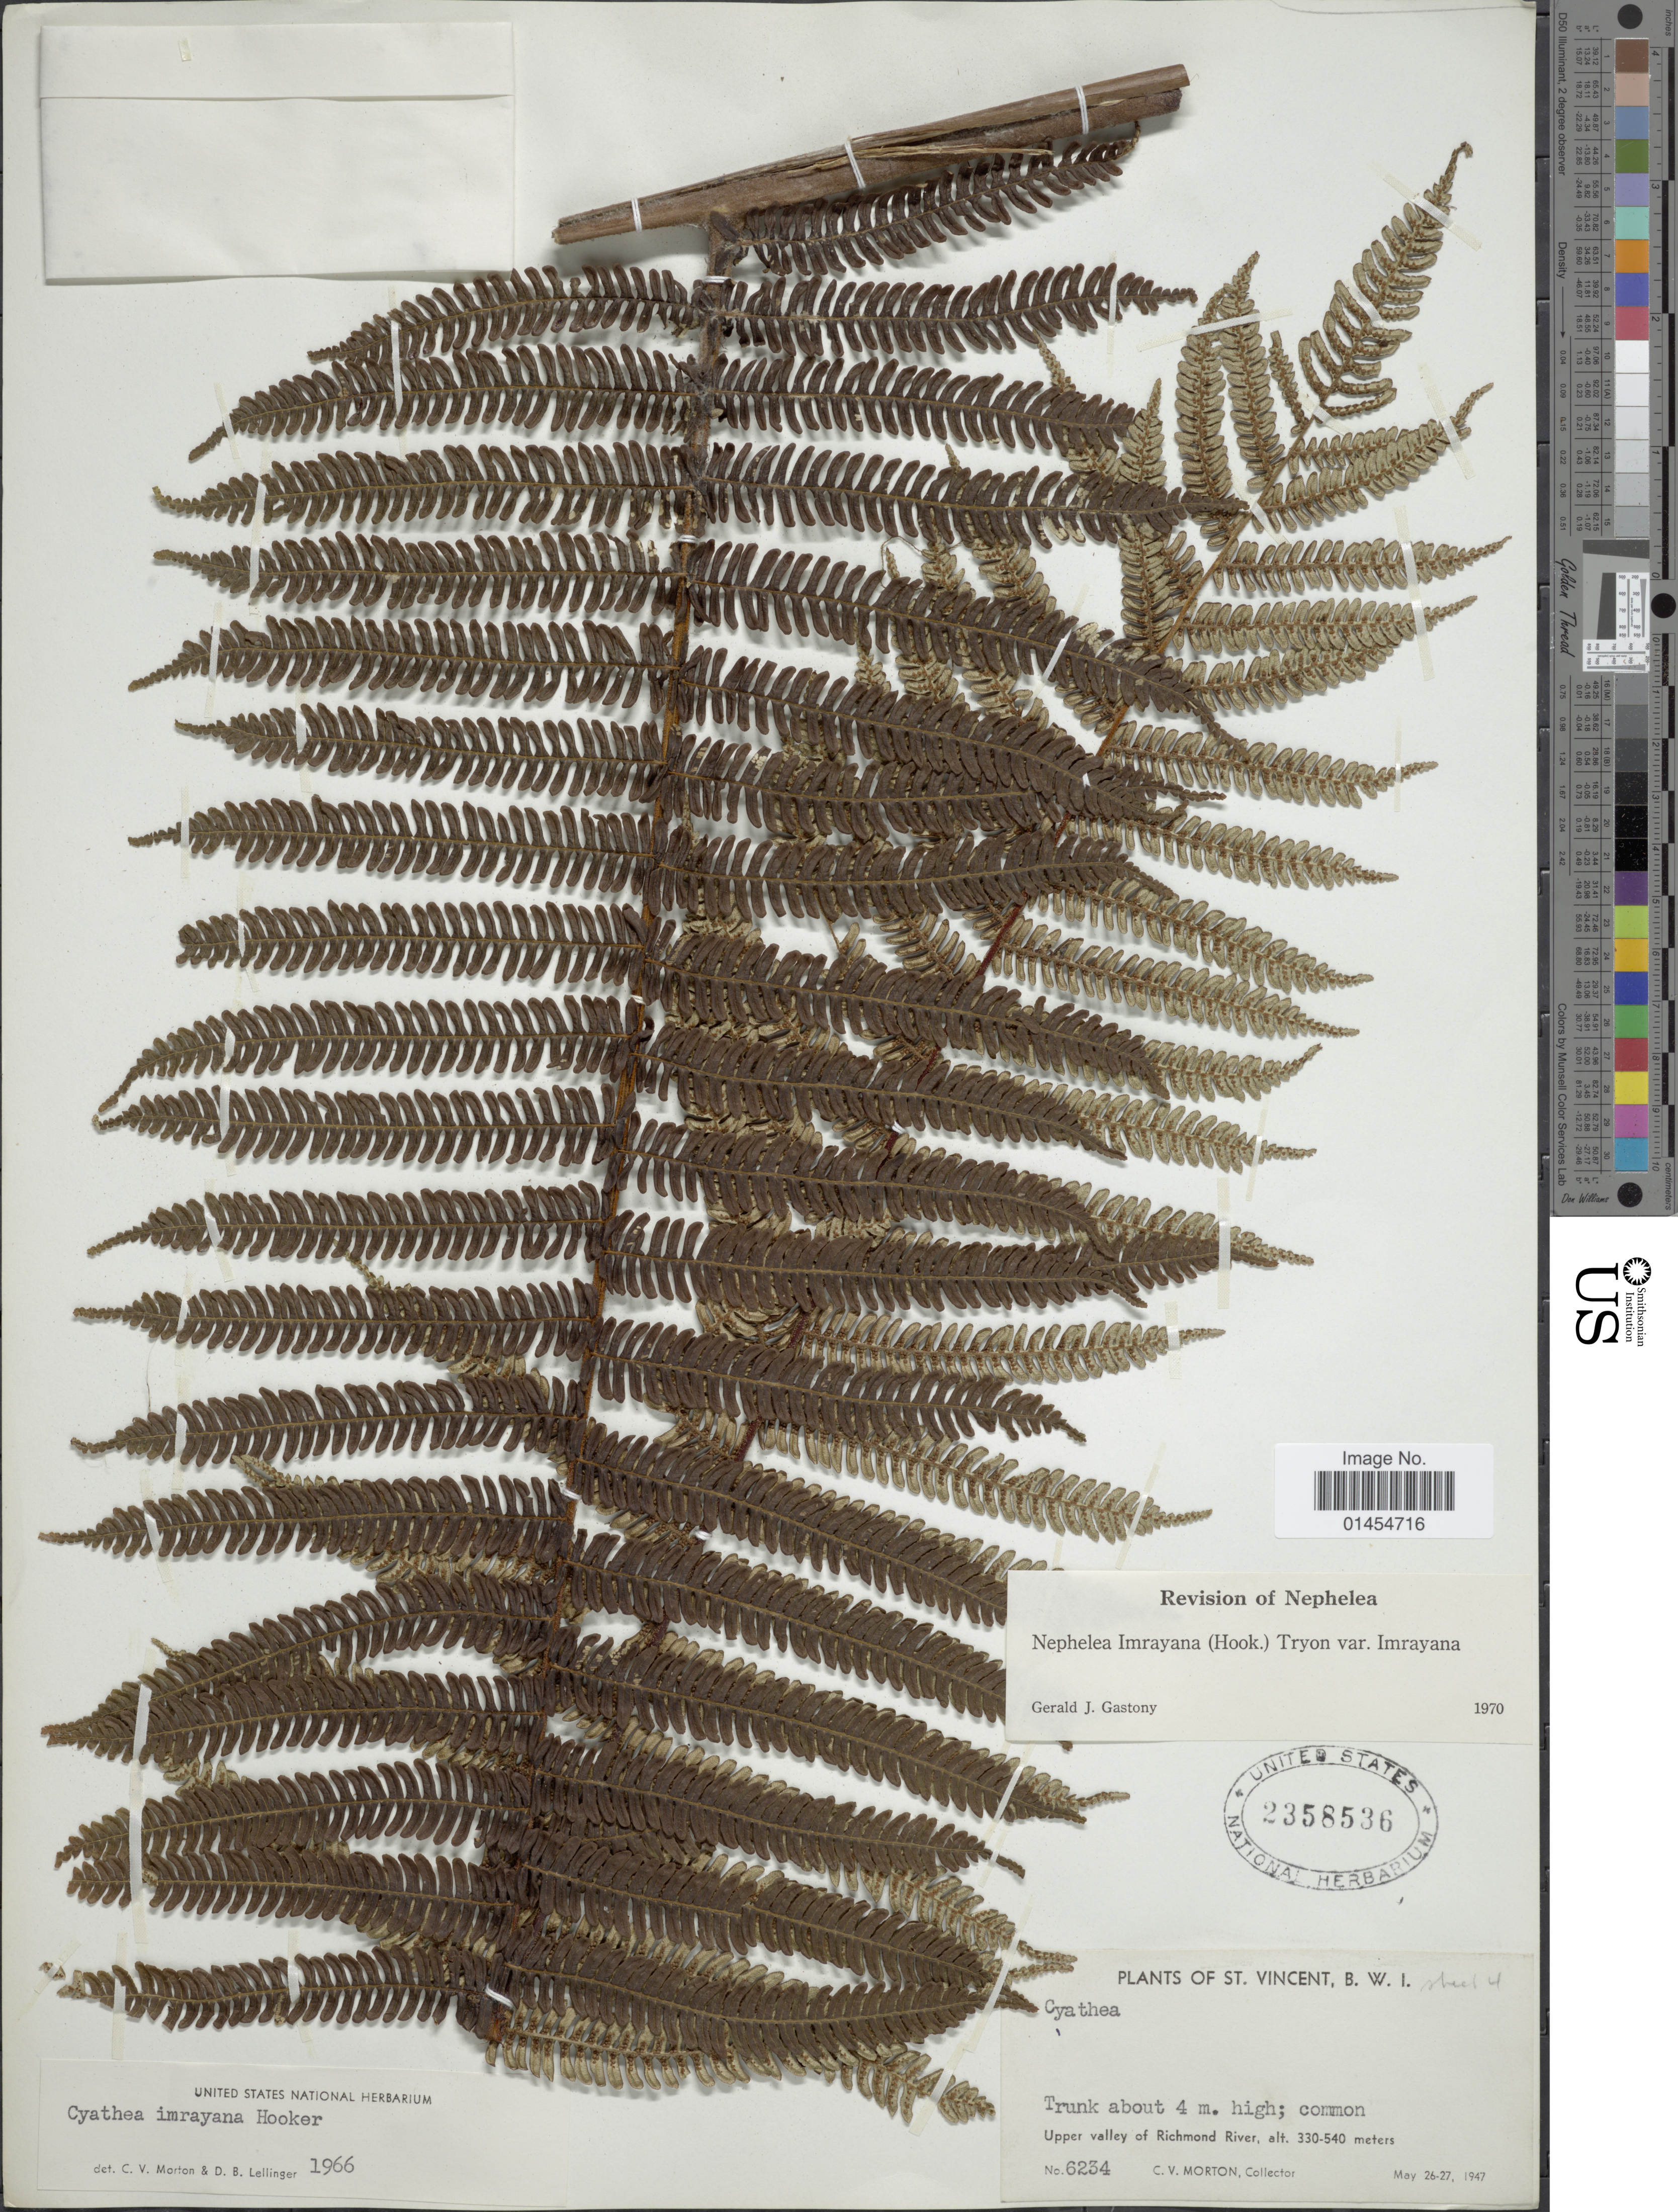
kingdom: Plantae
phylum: Tracheophyta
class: Polypodiopsida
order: Cyatheales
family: Cyatheaceae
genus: Alsophila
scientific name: Alsophila imrayana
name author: (Hook.) D.S. Conant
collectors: C. V. Morton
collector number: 6234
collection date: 1947-05-26/1947-05-27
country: St. Vincent - Grenadines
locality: St. Vincent, B.W.I. Upper valley of Richmond River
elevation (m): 330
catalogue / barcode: US 2358536